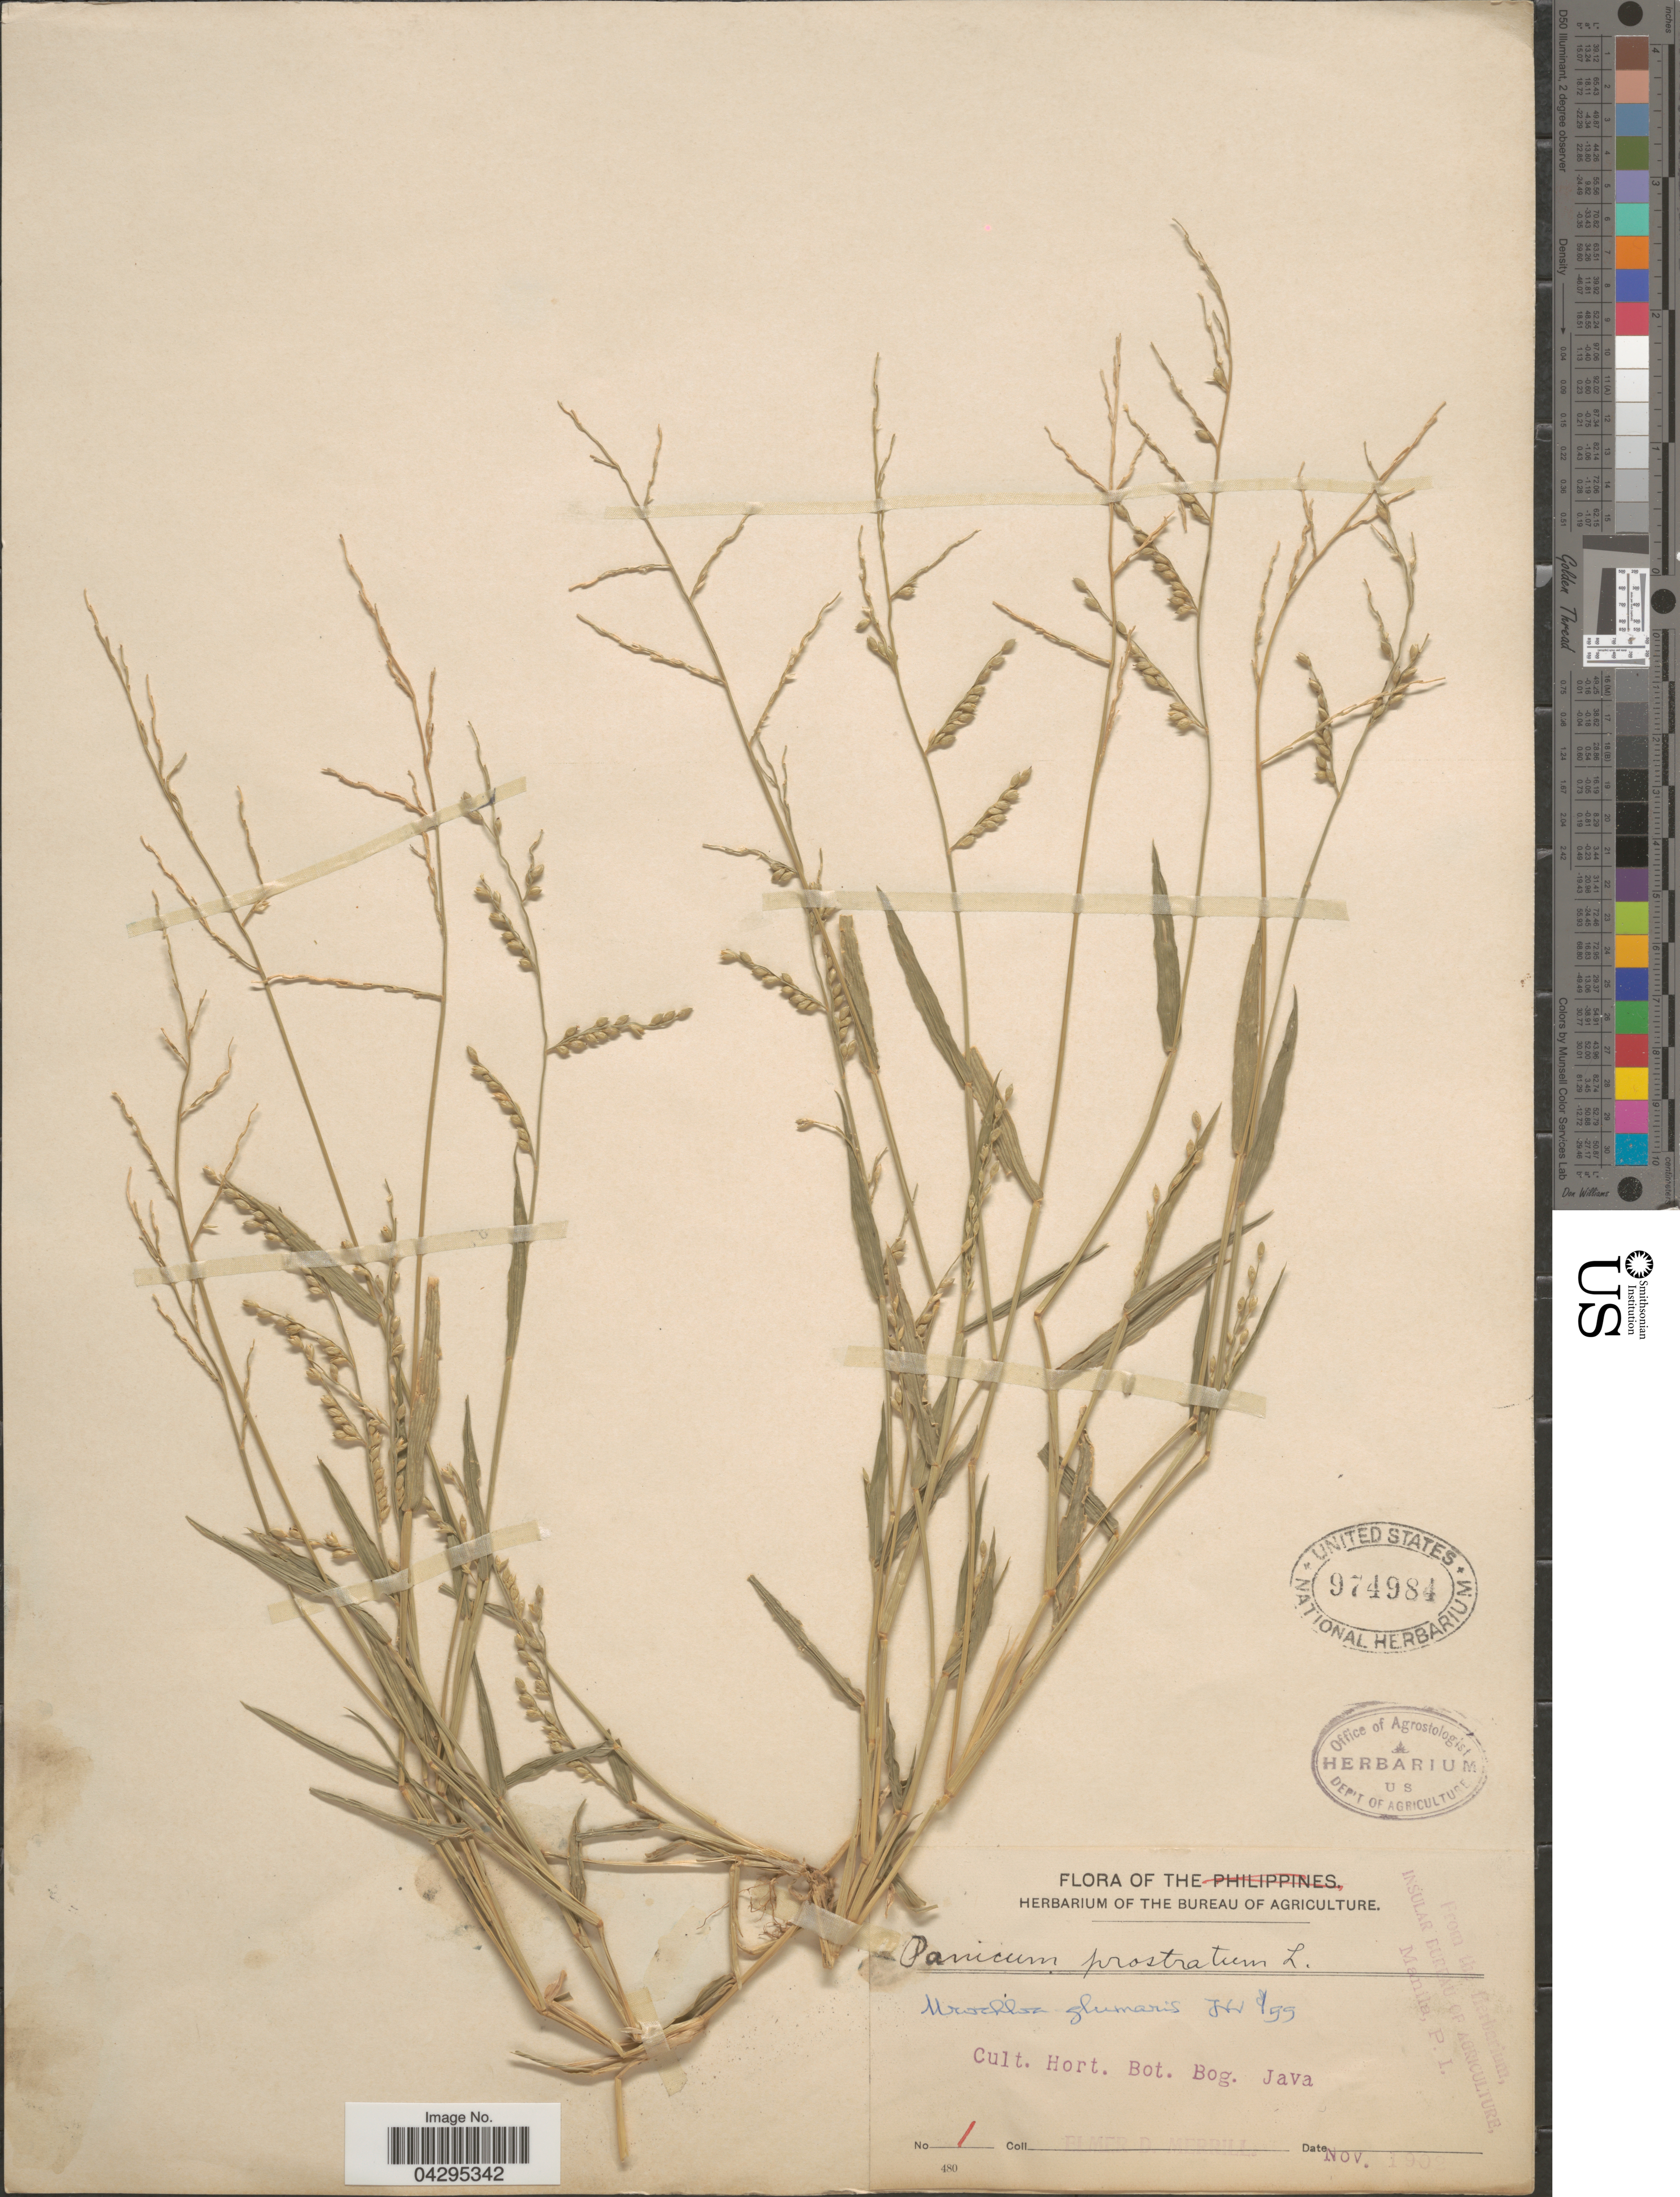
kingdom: Plantae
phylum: Tracheophyta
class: Liliopsida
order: Poales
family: Poaceae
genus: Urochloa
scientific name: Urochloa glumaris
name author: (Trin.) Veldkamp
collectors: E. D. Merrill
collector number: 1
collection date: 1908-11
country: Indonesia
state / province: Java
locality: Cult. Hort. Bot. Bog. Java.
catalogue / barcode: US 974984